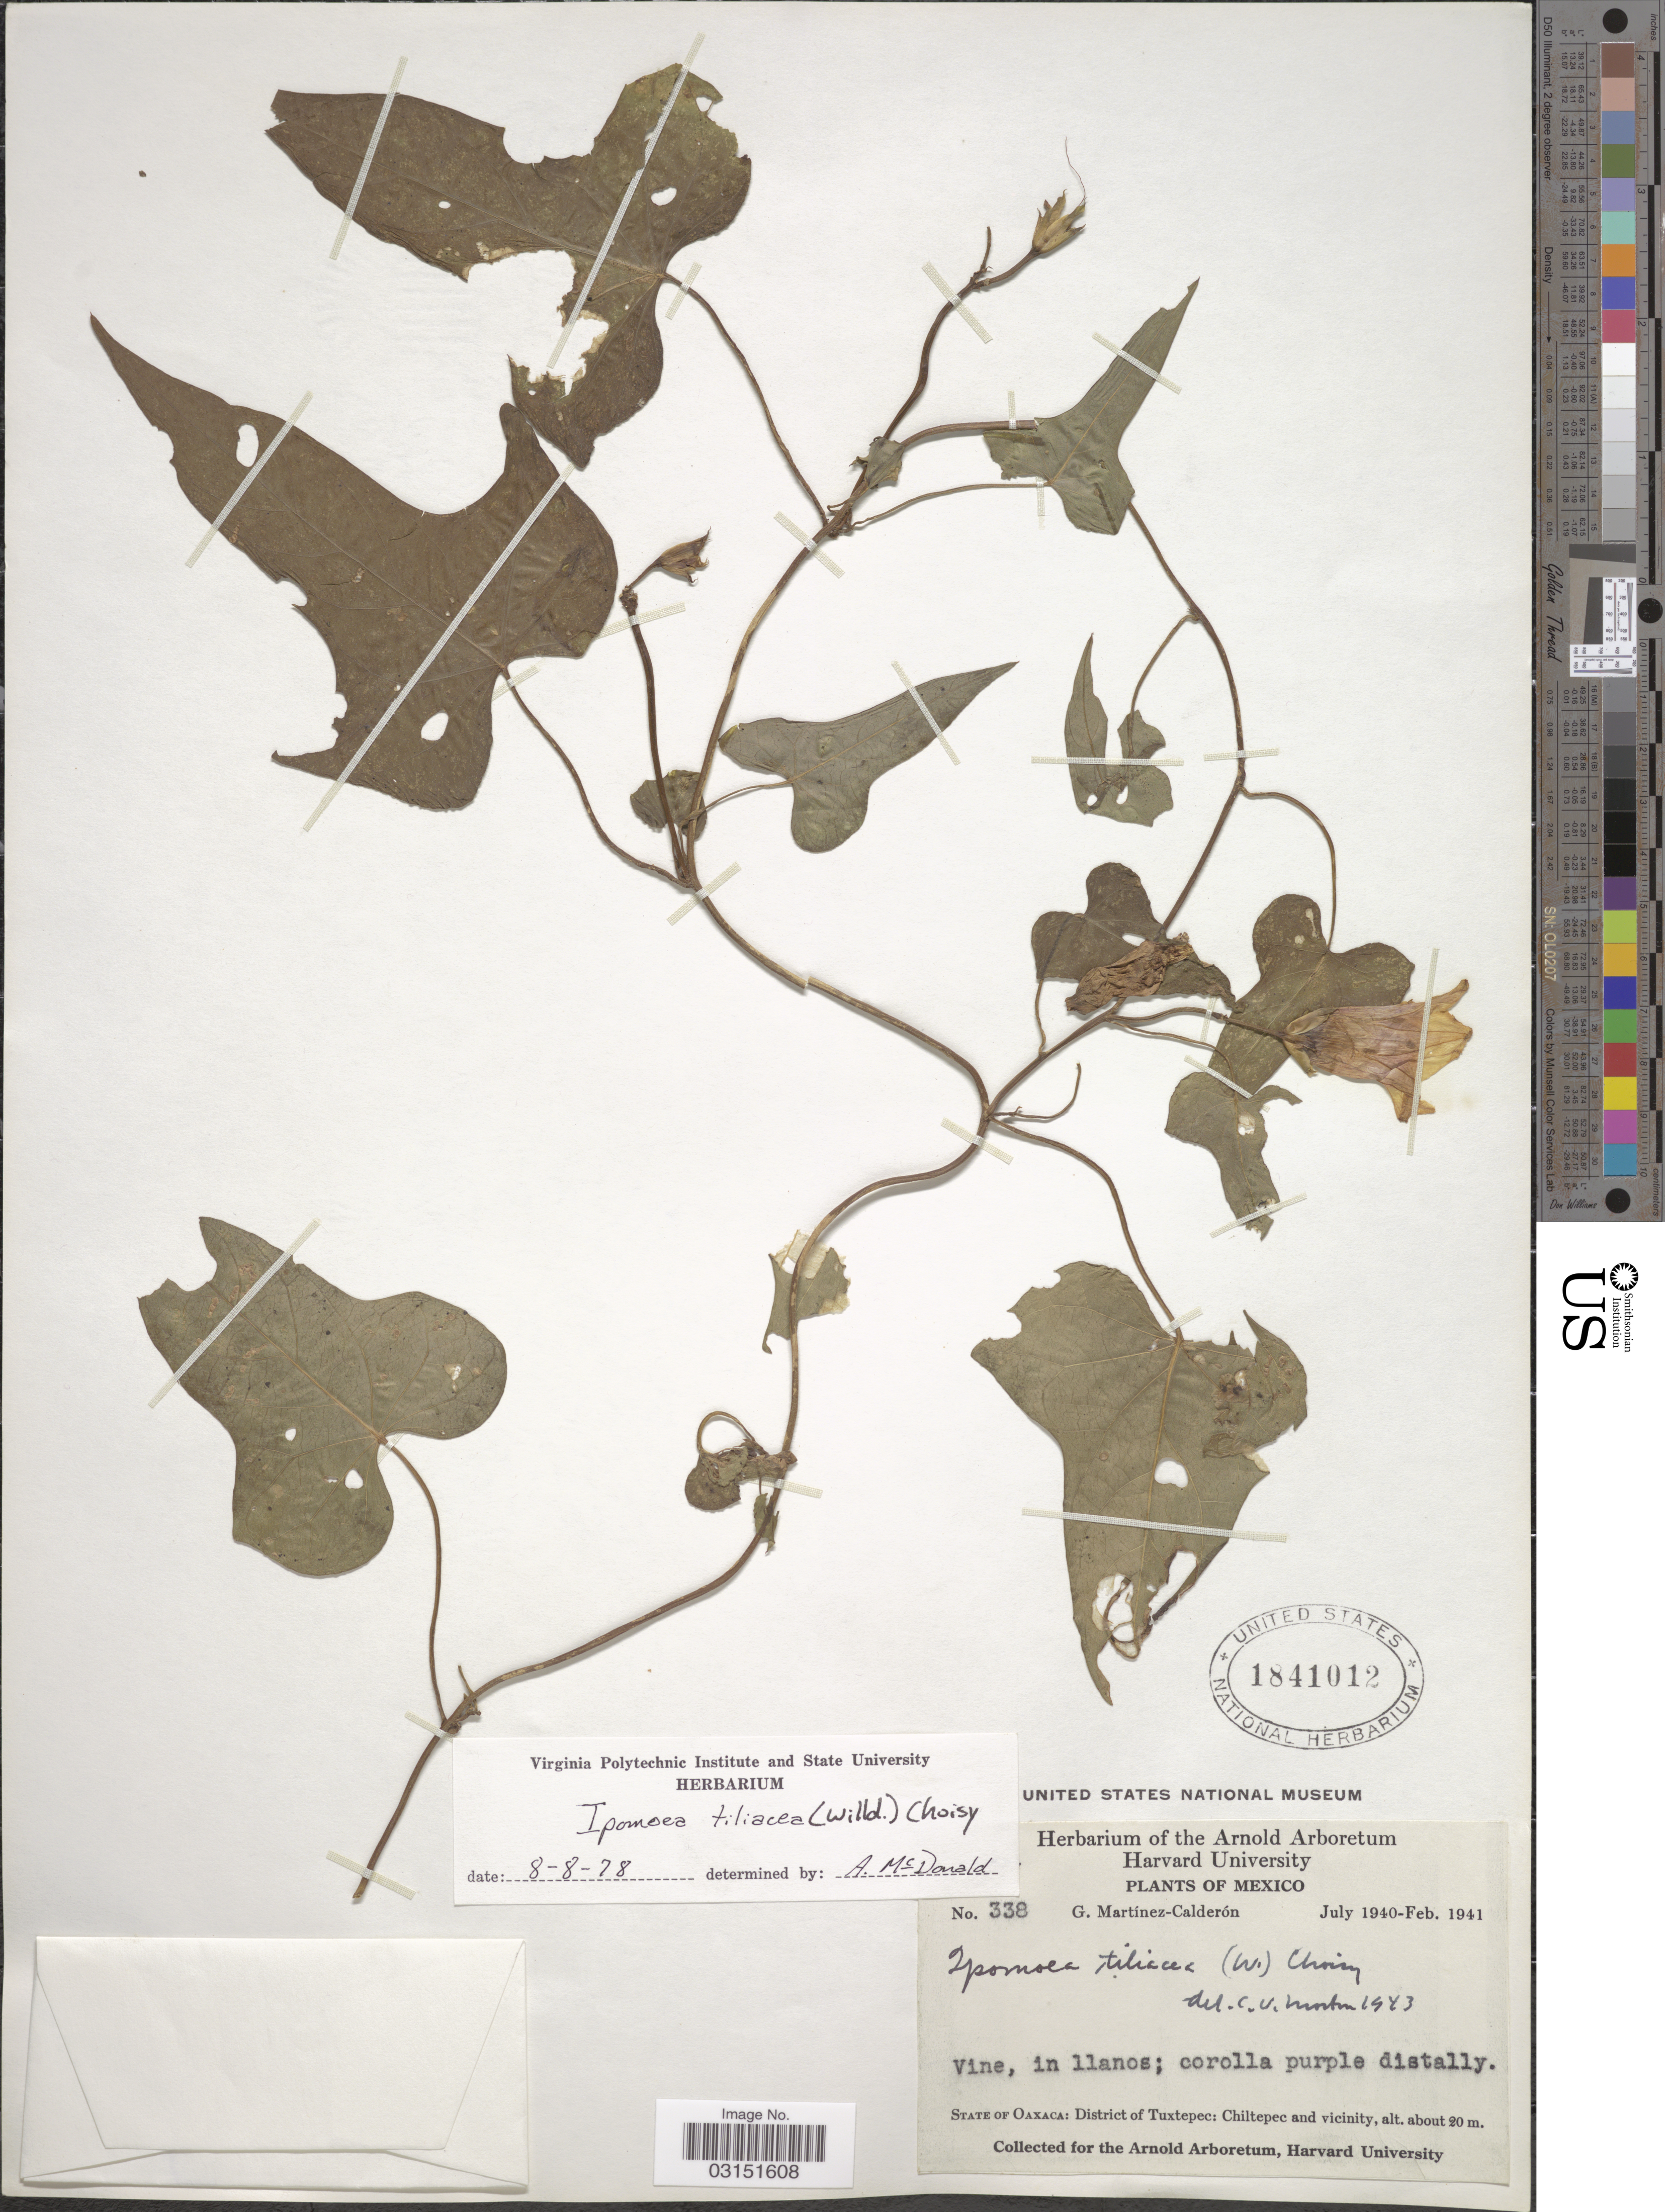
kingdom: Plantae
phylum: Tracheophyta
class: Magnoliopsida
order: Solanales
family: Convolvulaceae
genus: Ipomoea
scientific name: Ipomoea tiliacea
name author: (Willd.) Choisy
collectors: G. Martínez Calderón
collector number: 338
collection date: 1940-07/1941-02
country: Mexico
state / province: Oaxaca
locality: District of Tuxtepec: Chiltepec and vicinity.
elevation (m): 20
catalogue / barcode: US 1841012